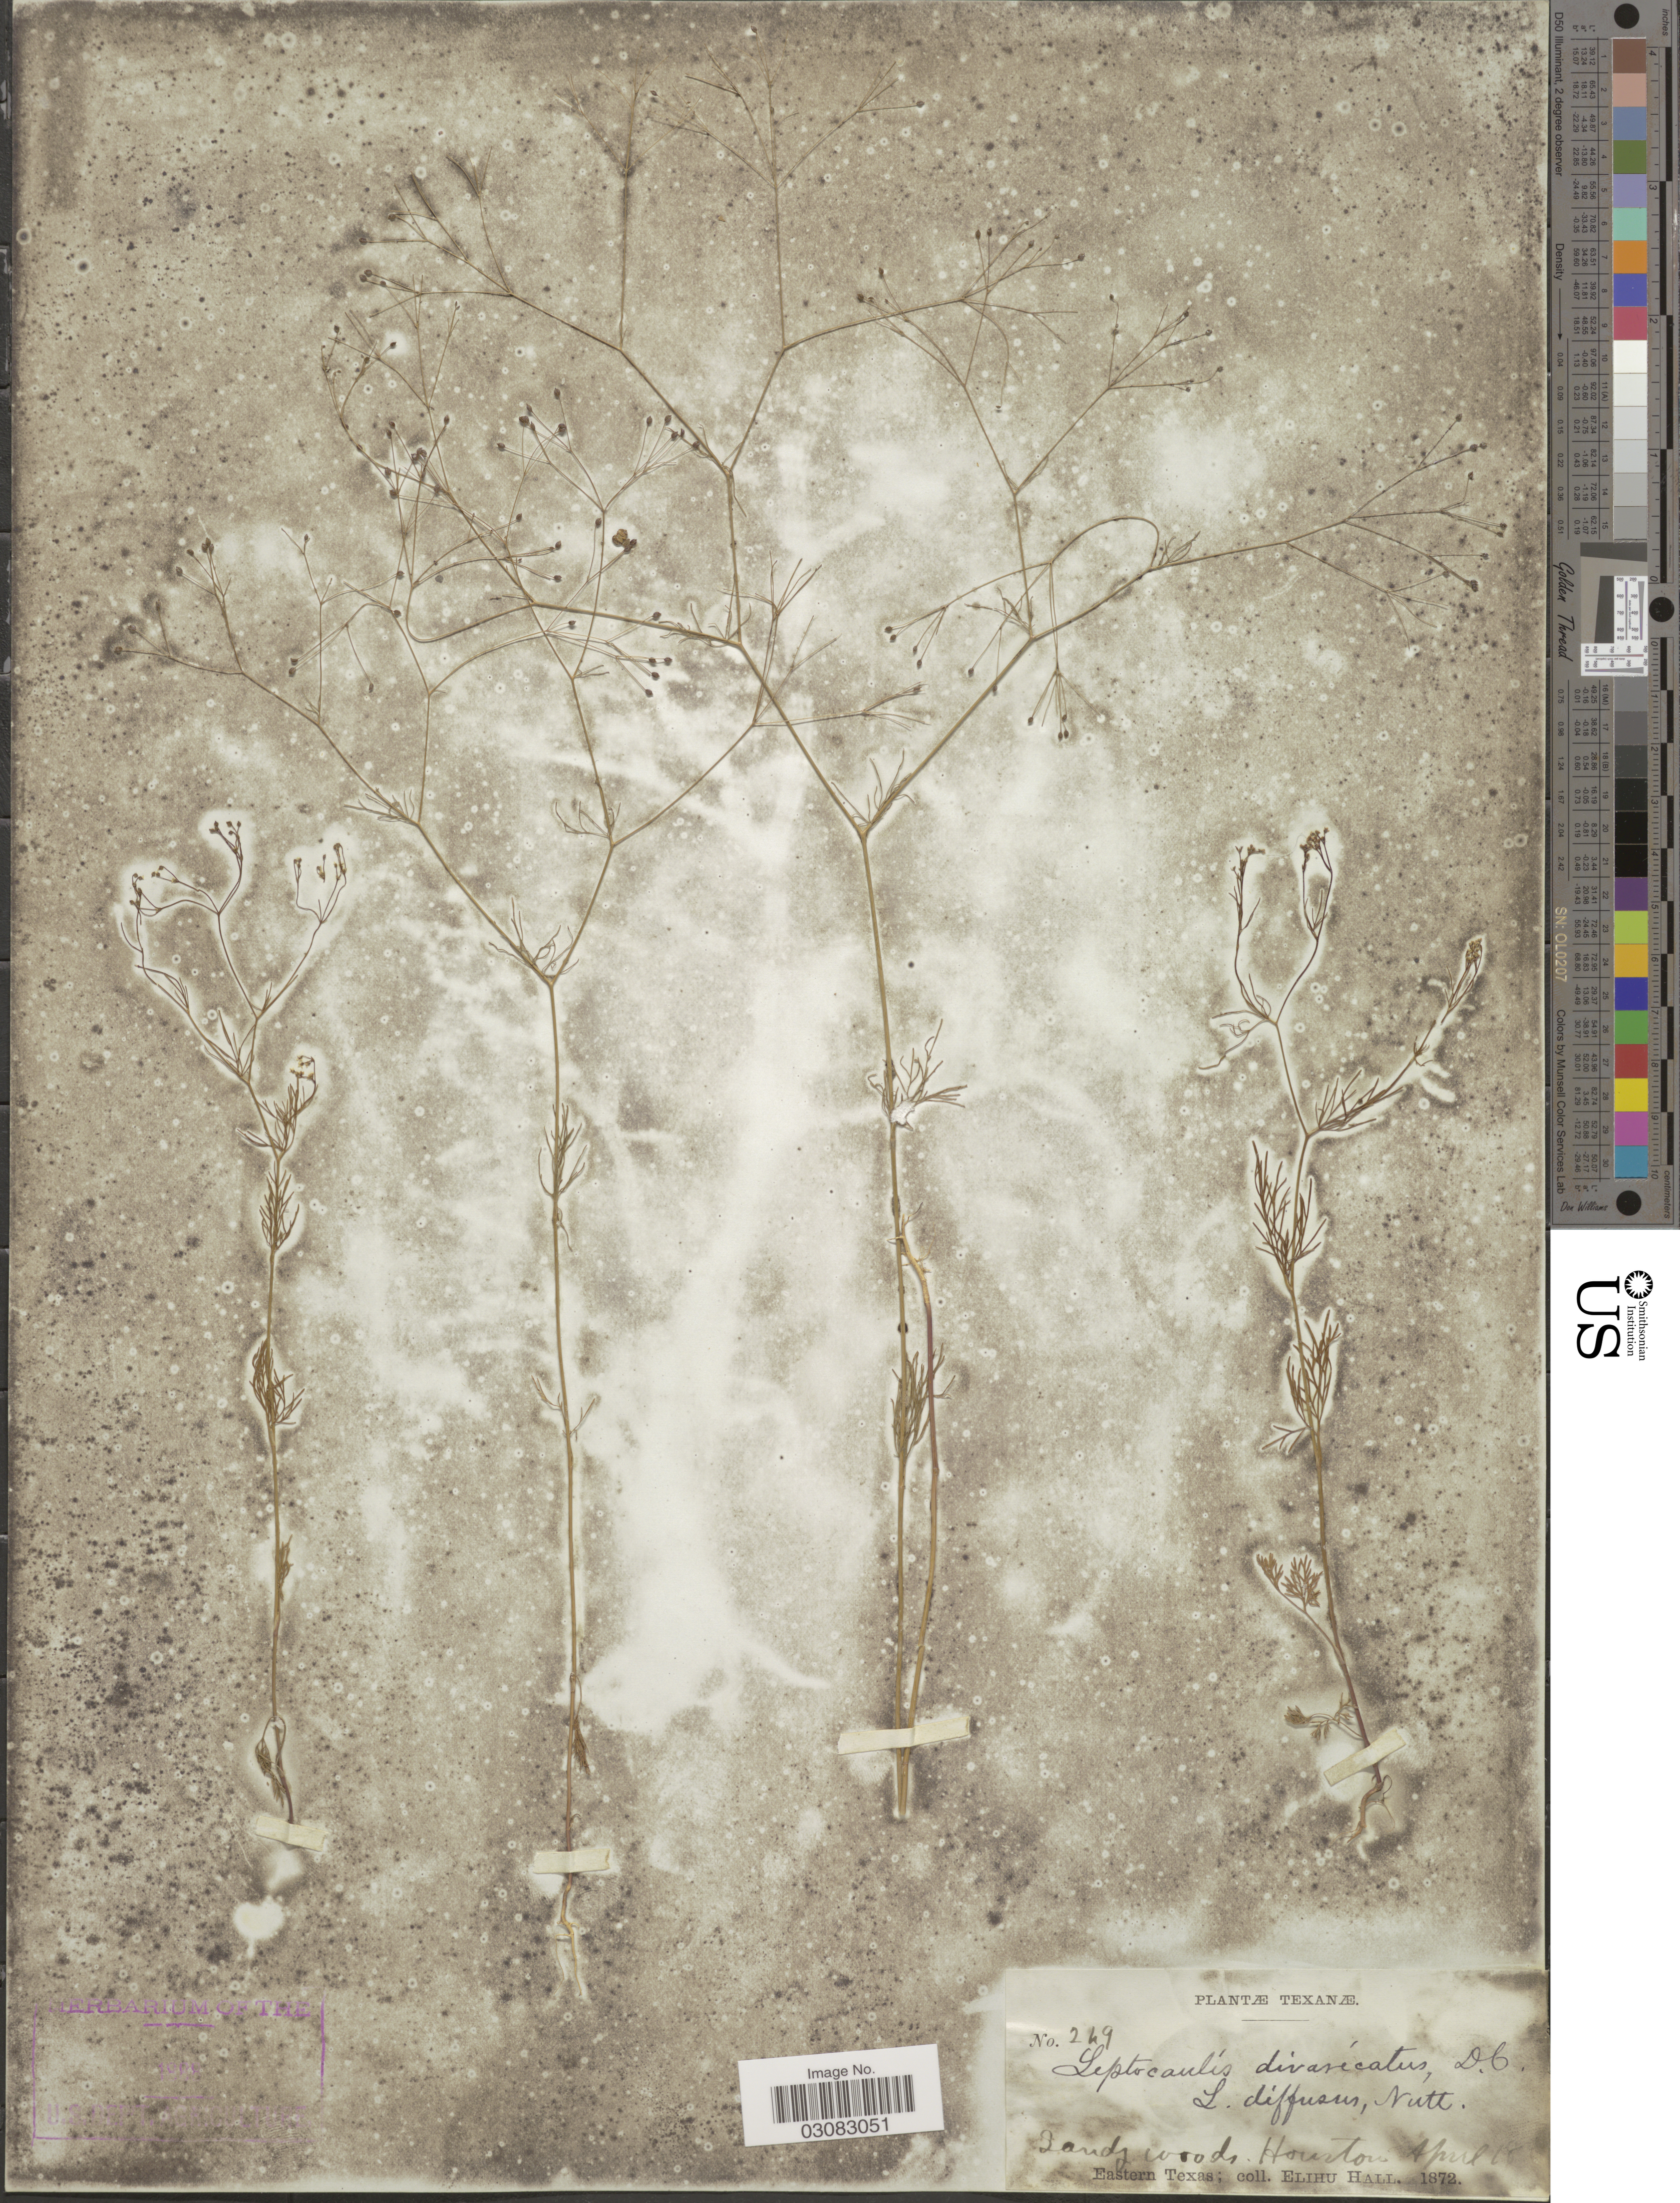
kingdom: Plantae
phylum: Tracheophyta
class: Magnoliopsida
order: Apiales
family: Apiaceae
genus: Spermolepis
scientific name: Spermolepis divaricata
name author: (Walter) Raf.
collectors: E. Hall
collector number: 249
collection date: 1872-04-18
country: United States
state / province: Texas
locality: Houston, Eastern Texas.